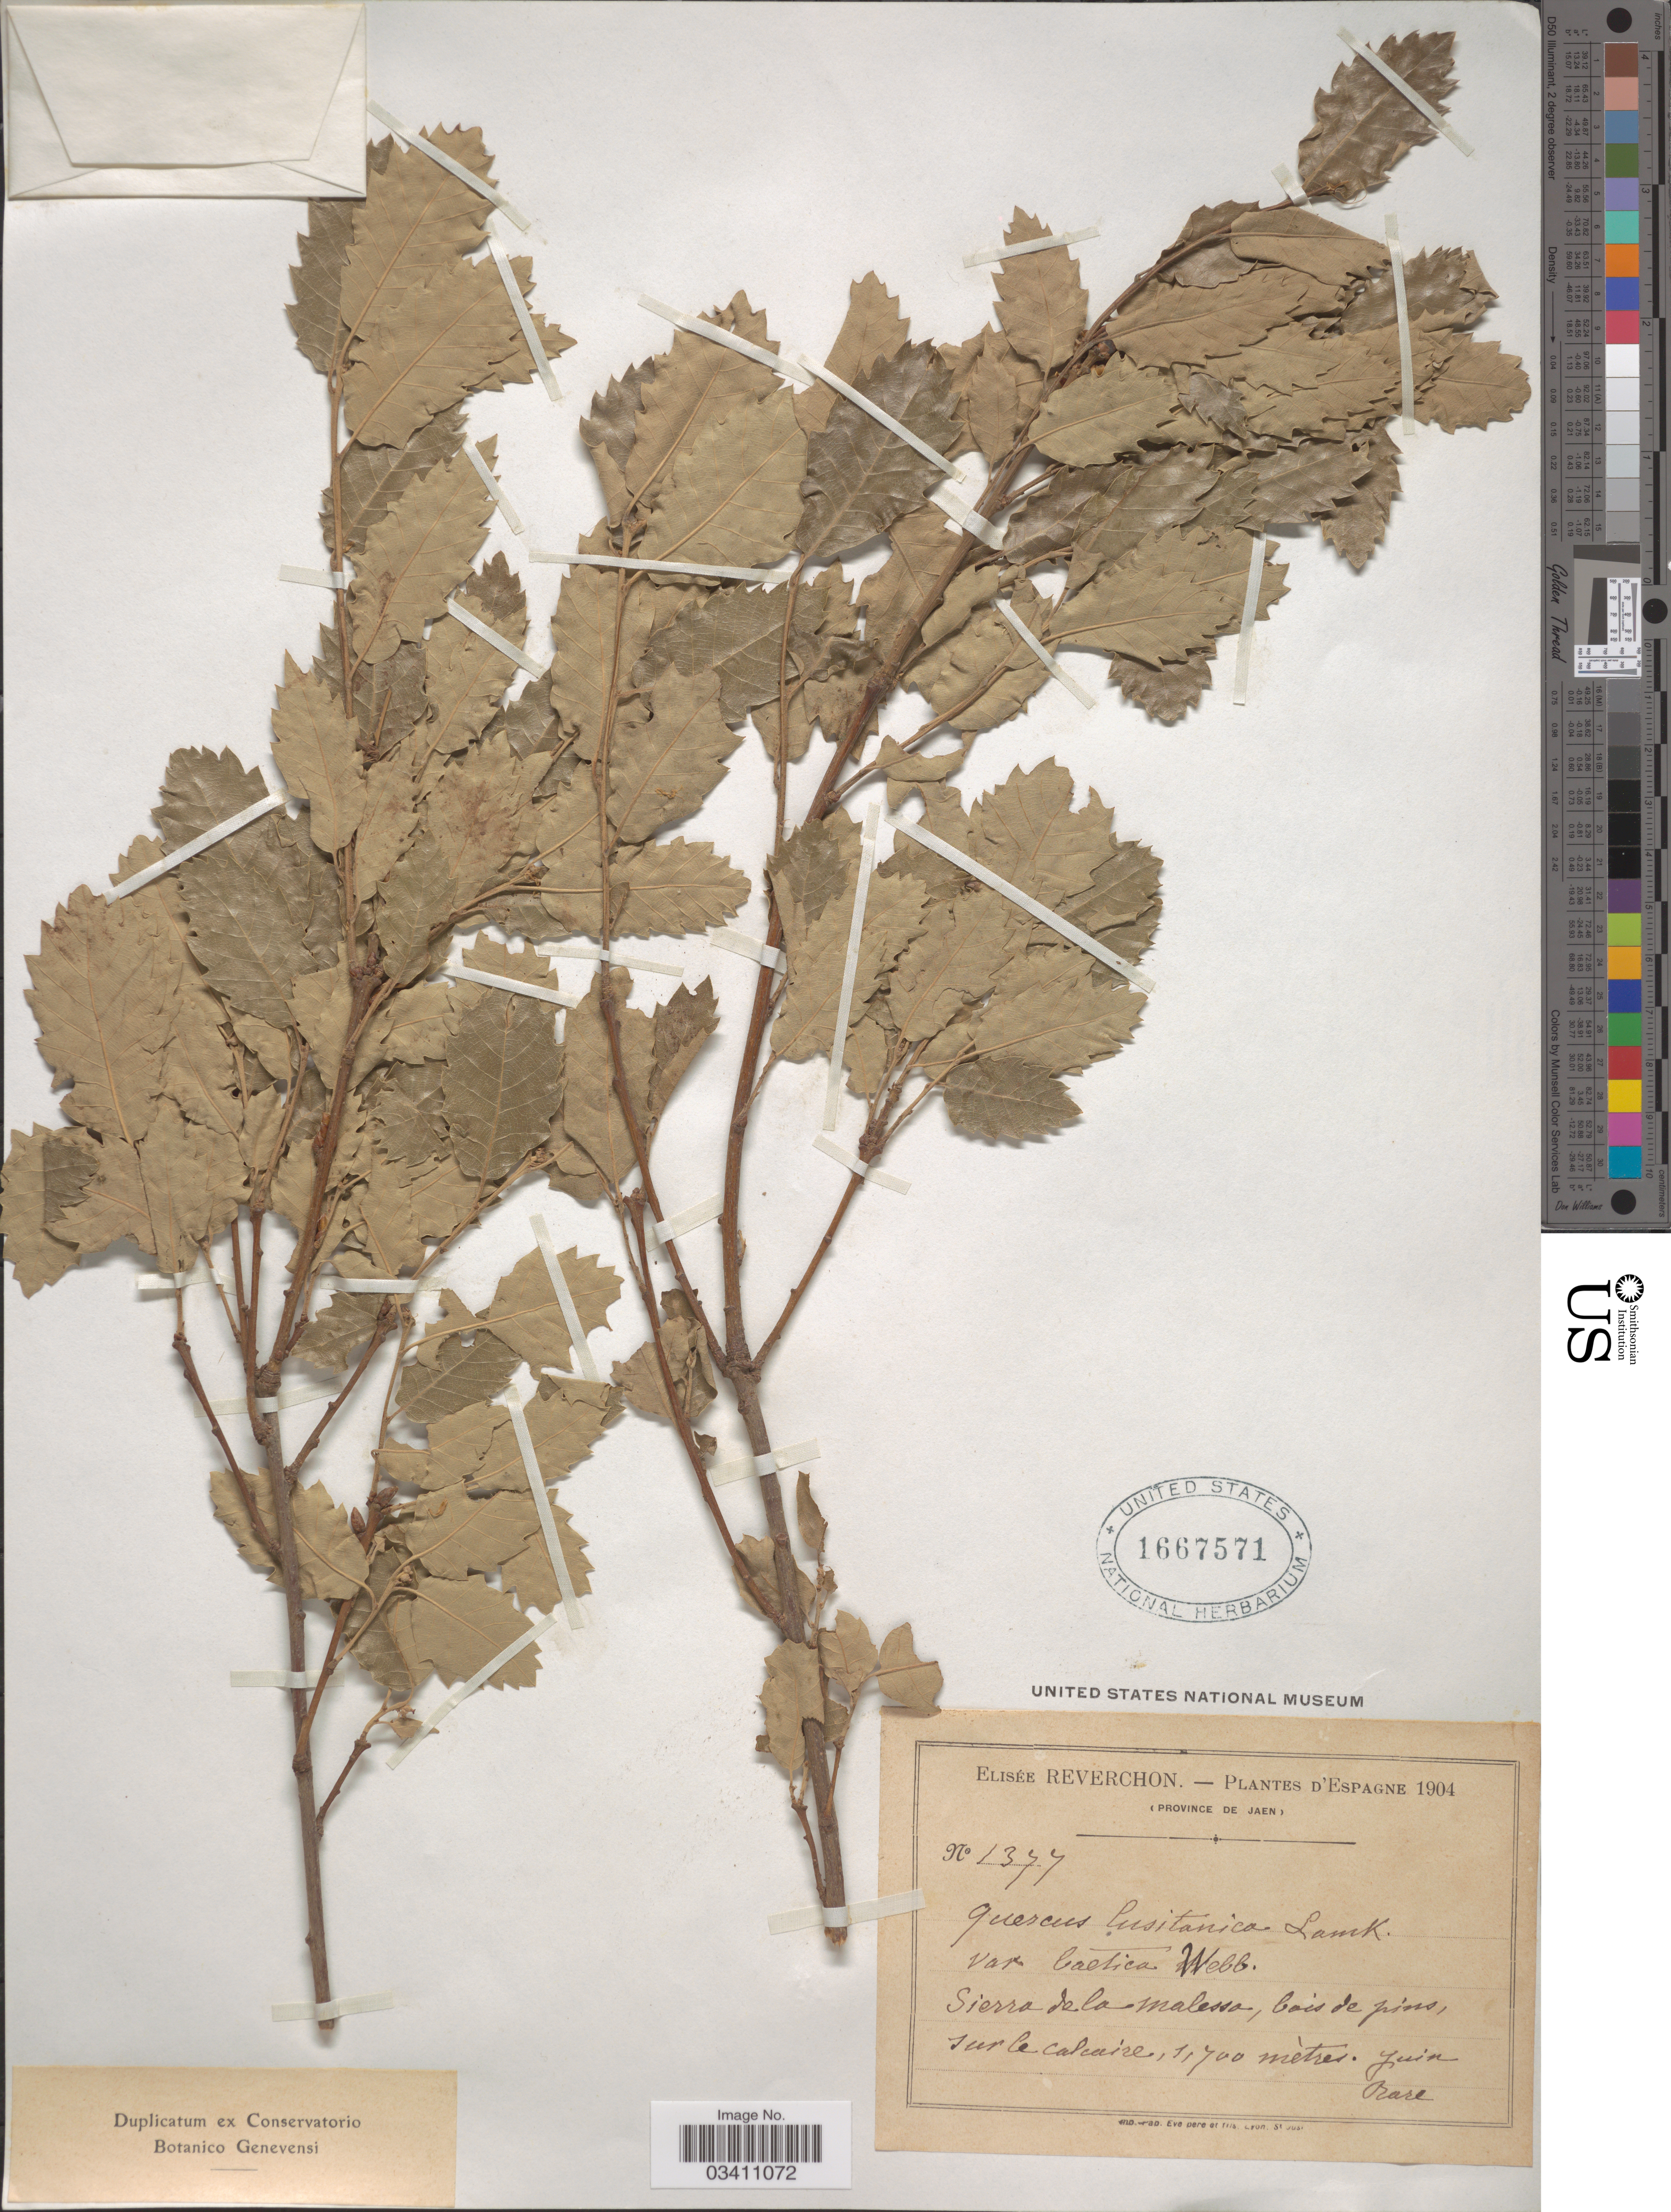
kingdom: Plantae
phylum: Tracheophyta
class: Magnoliopsida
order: Fagales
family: Fagaceae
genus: Quercus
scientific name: Quercus lusitanica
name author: Lam.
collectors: E. Reverchon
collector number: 1377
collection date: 1907-06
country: Spain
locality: Espagne (Province de Jaen). Sierra Malessa, bois de pins, sur le calcaire.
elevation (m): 1700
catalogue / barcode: US 1667571